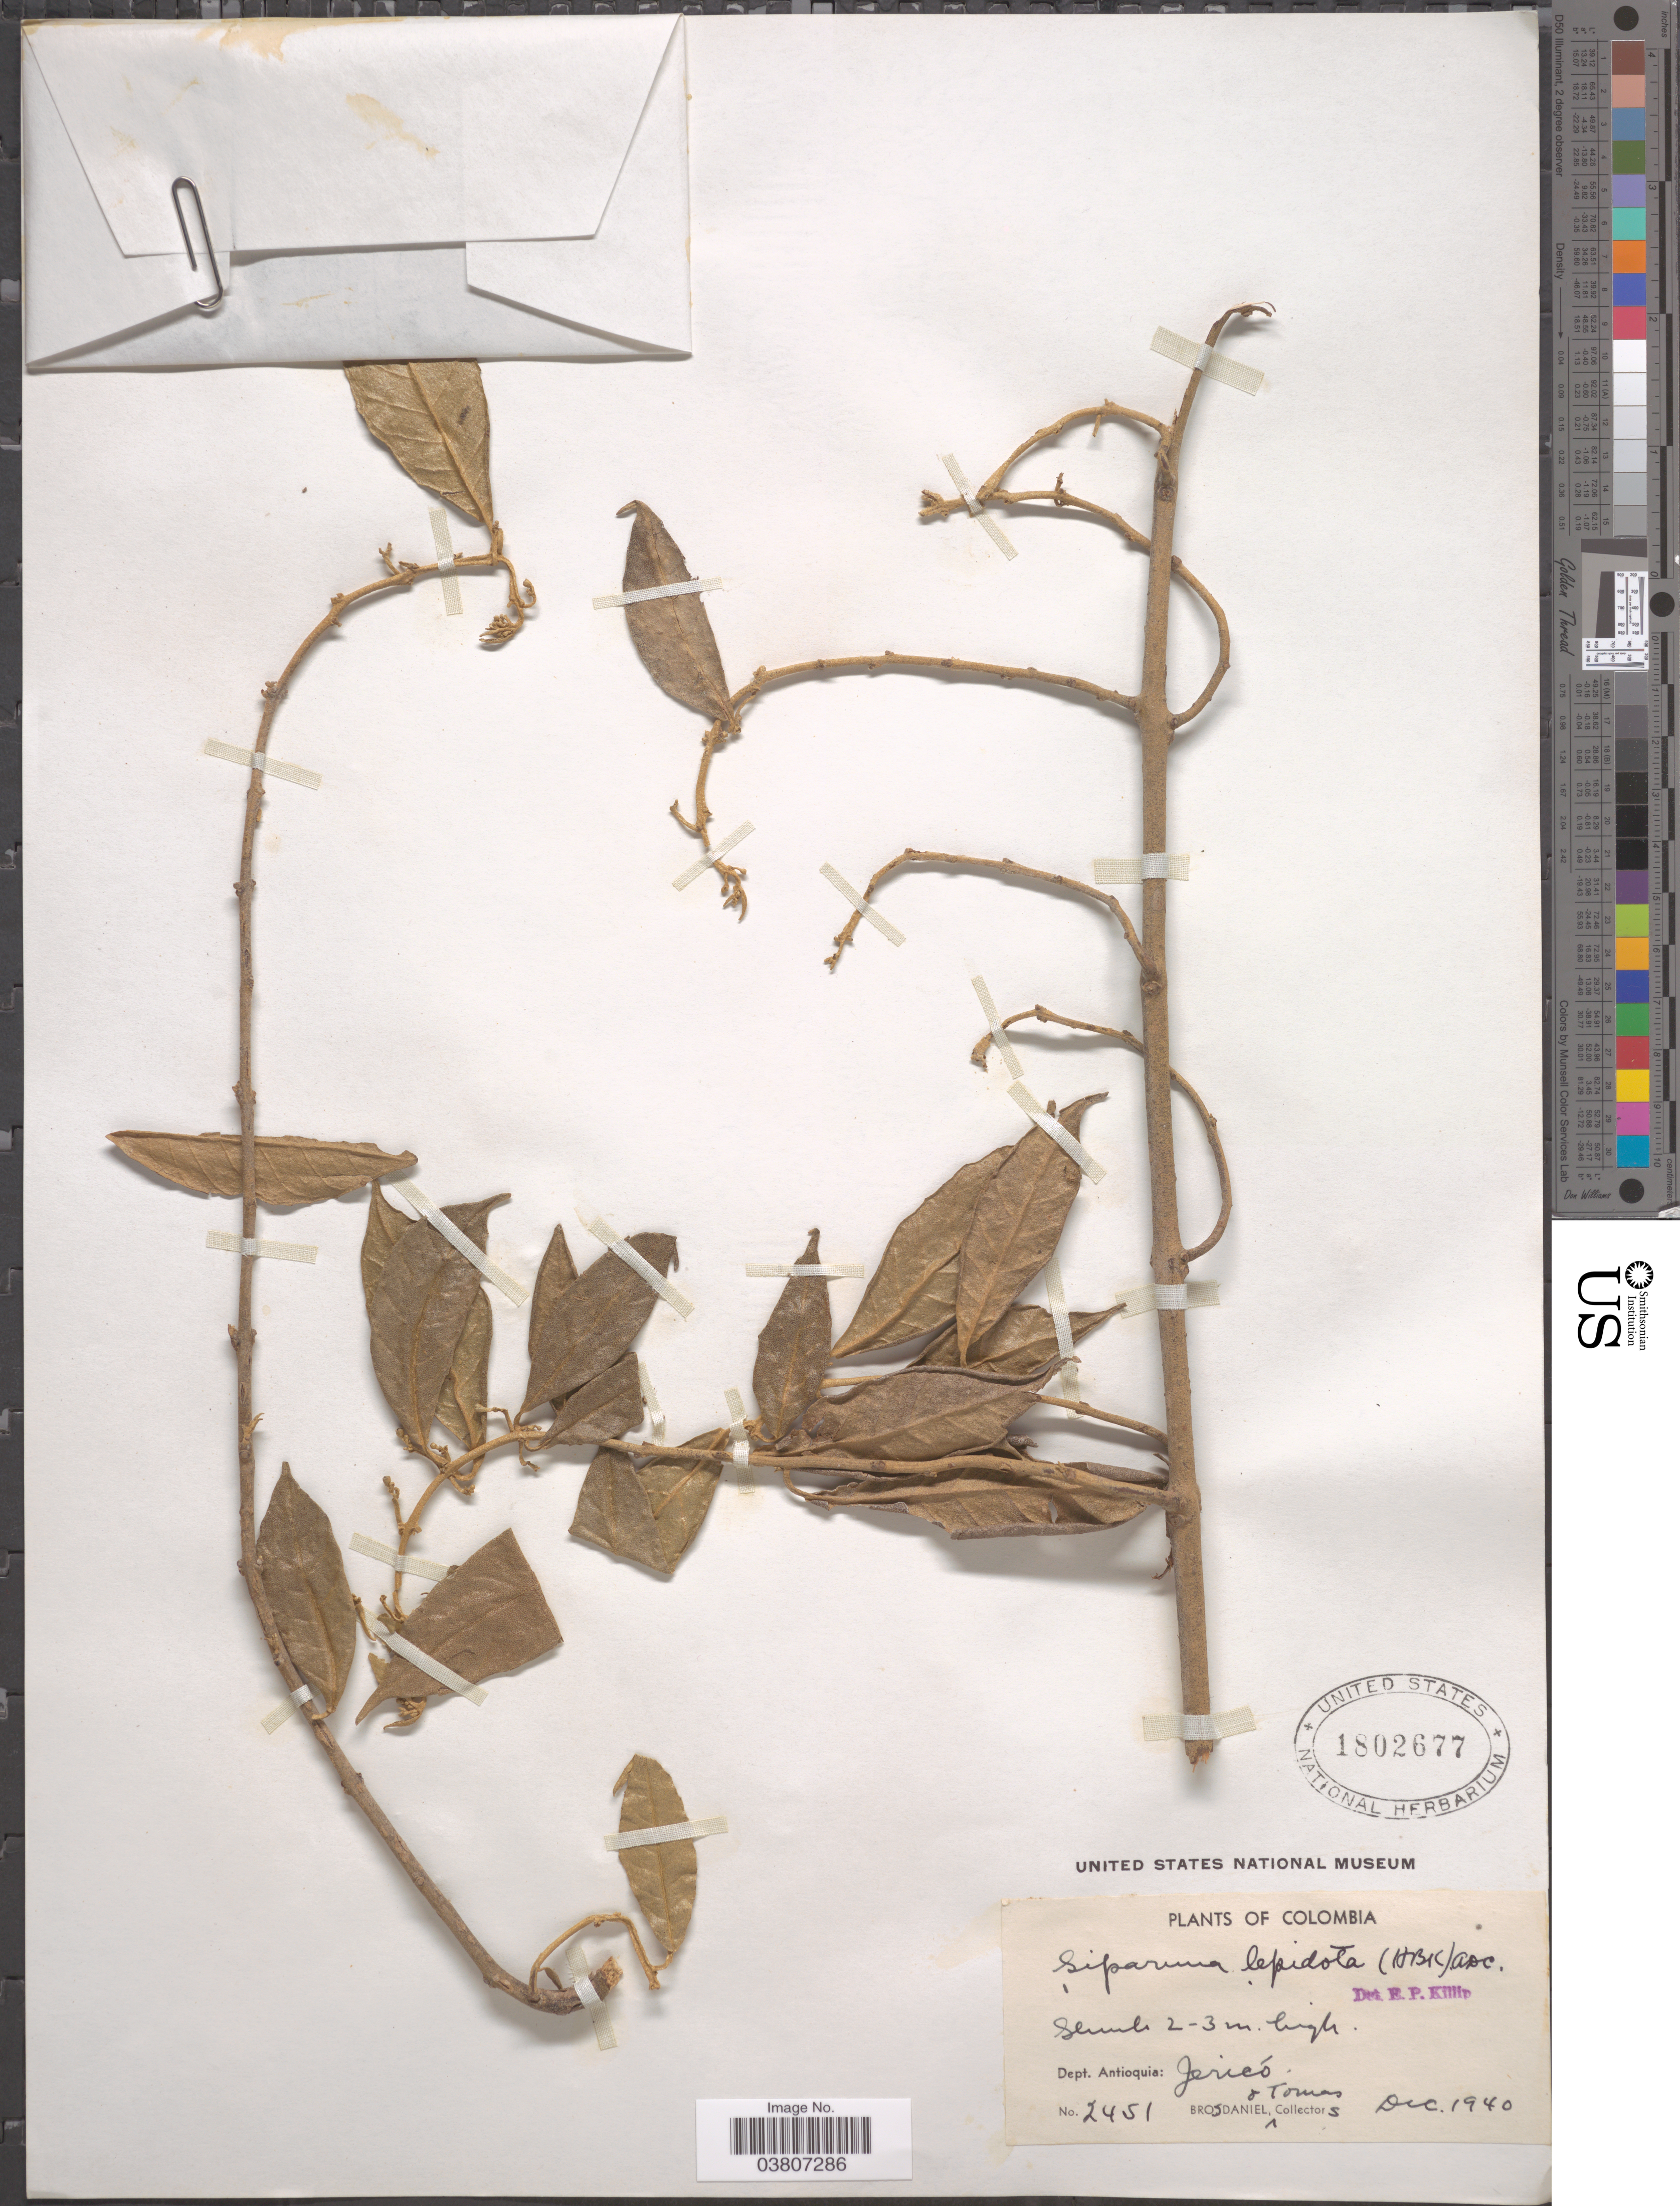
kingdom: Plantae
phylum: Tracheophyta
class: Magnoliopsida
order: Laurales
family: Siparunaceae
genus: Siparuna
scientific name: Siparuna lepidota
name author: (Kunth) A. DC.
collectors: Bro. Daniel & B. Tomas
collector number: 2451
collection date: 1940-12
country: Colombia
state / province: Antioquia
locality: Dept. Antioquia: Jericó.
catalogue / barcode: US 1802677